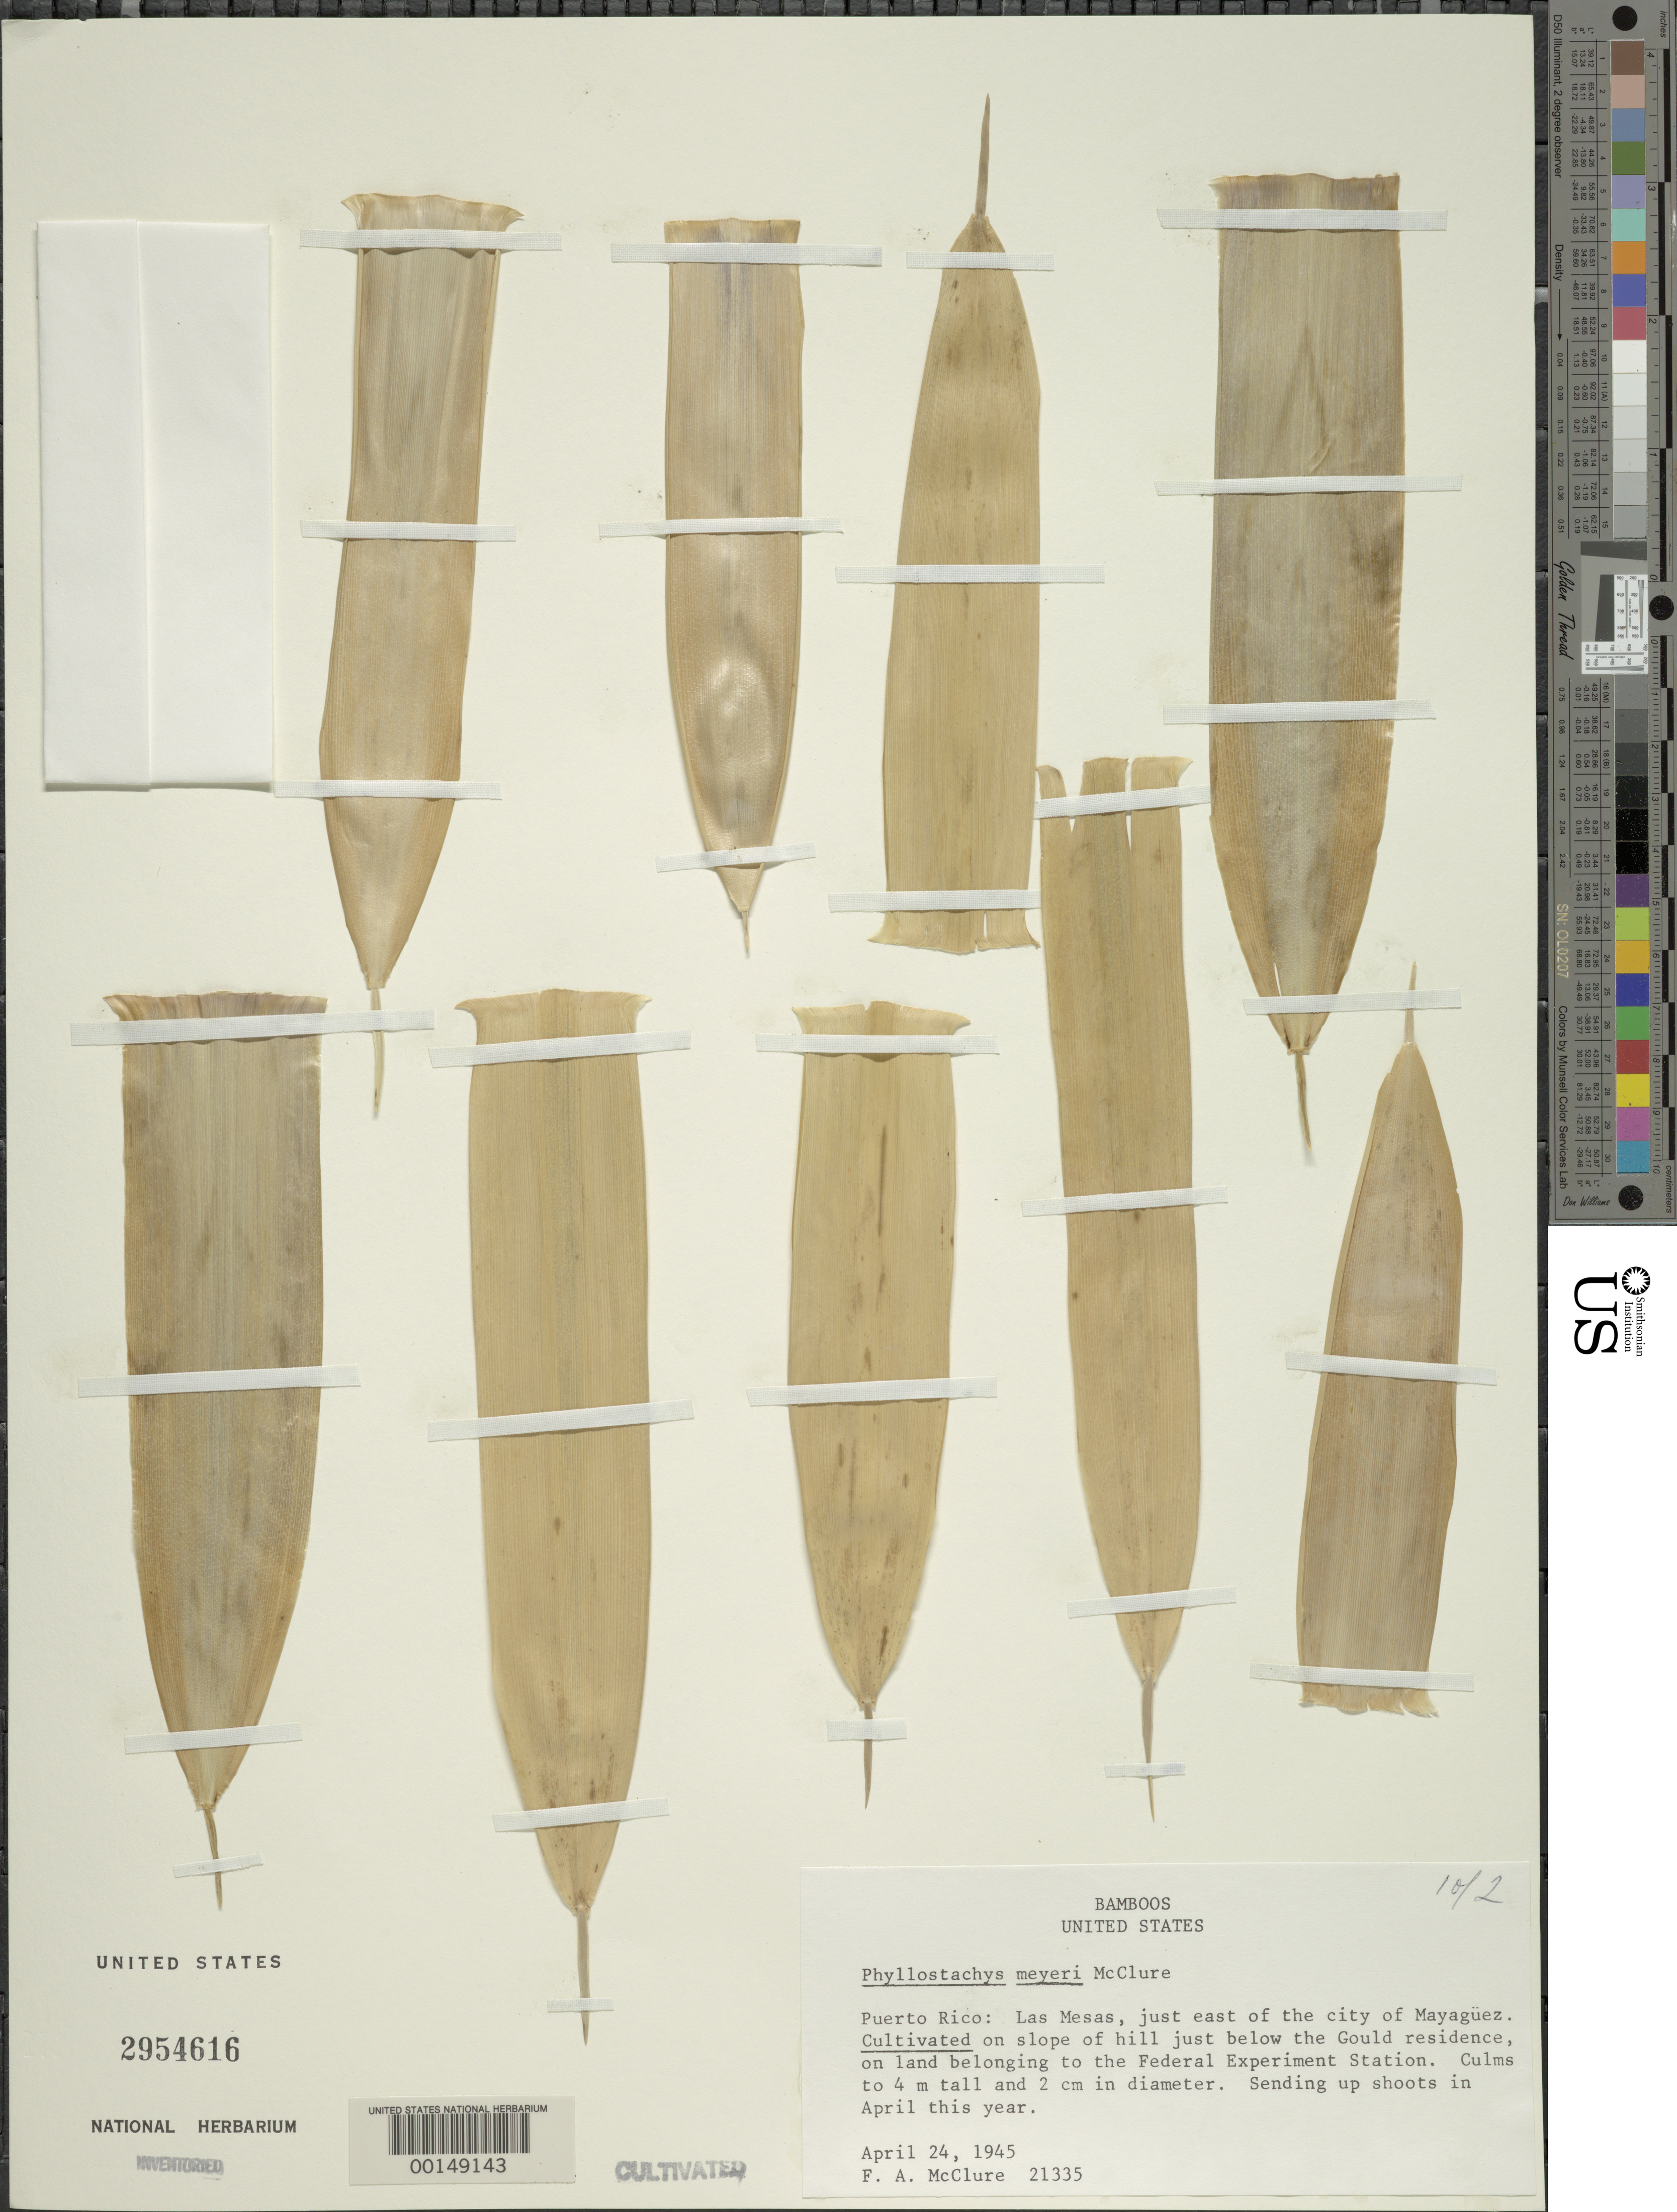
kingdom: Plantae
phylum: Tracheophyta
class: Liliopsida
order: Poales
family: Poaceae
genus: Phyllostachys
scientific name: Phyllostachys meyeri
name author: McClure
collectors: F. A. McClure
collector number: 21335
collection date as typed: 24 Apr 1945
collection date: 1945-04-24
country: Puerto Rico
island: Greater Antilles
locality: Las mesas, federal experiment station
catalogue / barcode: US 2954616